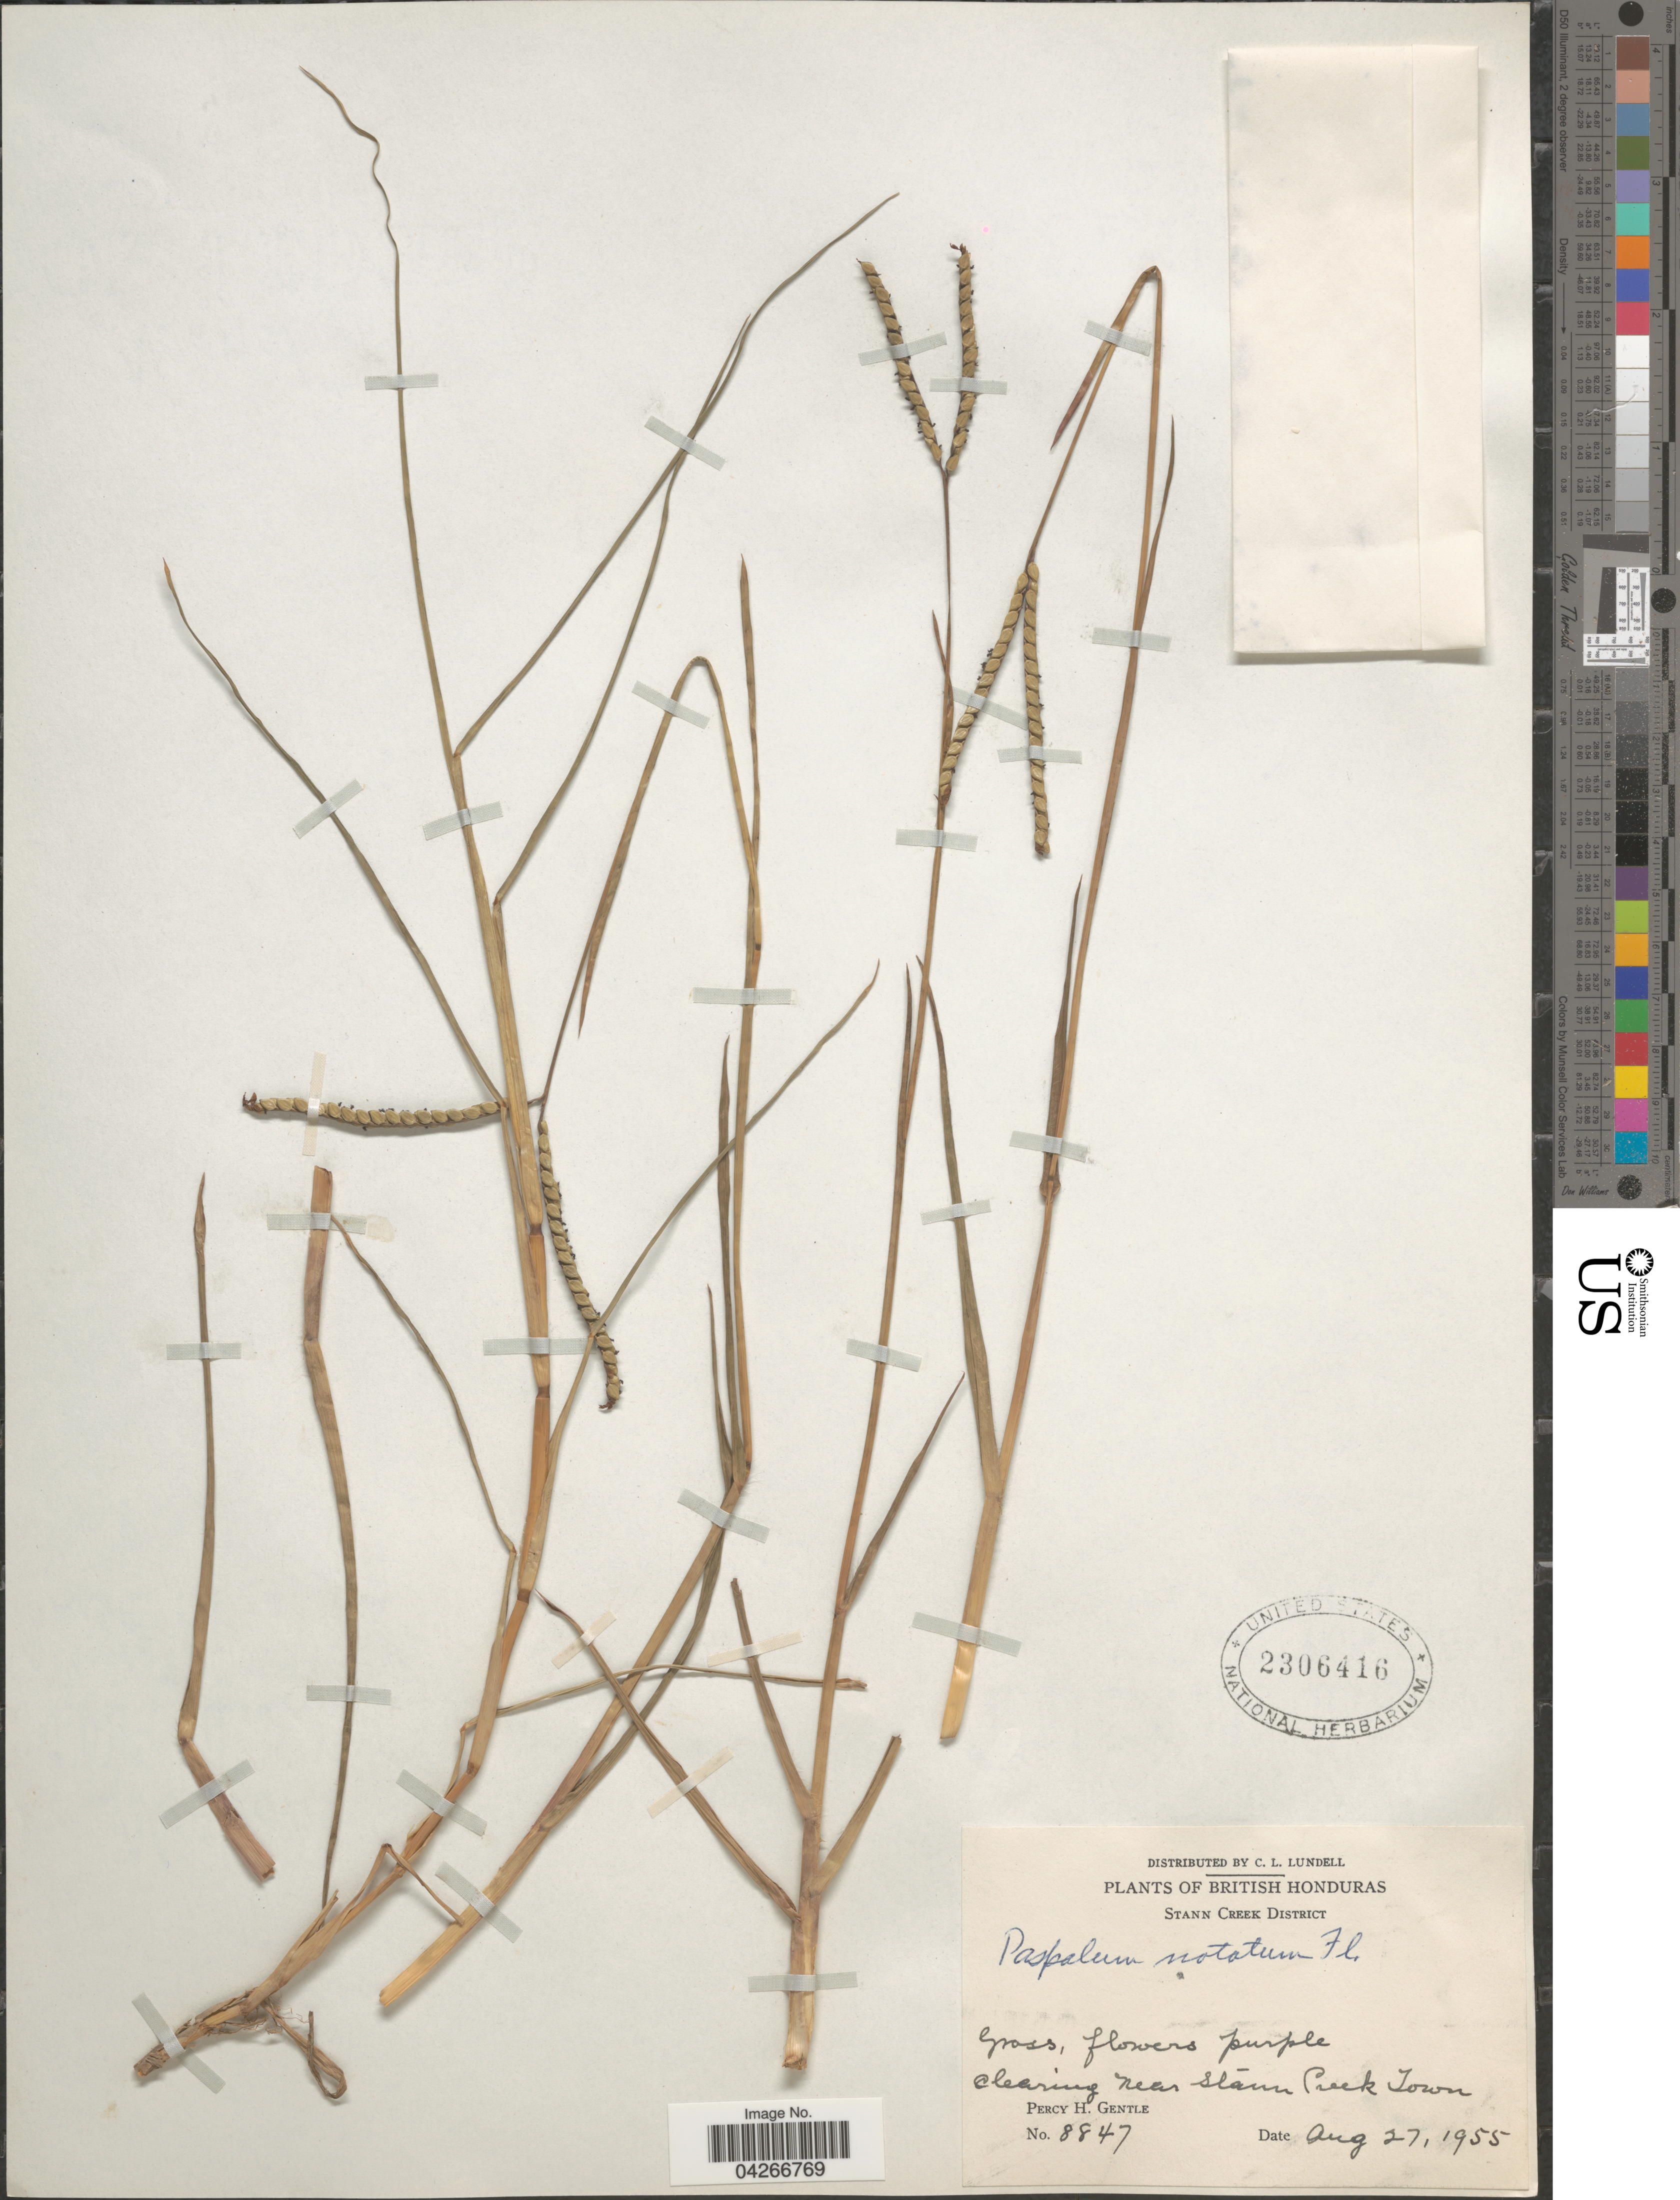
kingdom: Plantae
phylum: Tracheophyta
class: Liliopsida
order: Poales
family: Poaceae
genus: Paspalum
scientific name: Paspalum notatum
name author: Flüggé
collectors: P. H. Gentle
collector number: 8847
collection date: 1955-08-27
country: Belize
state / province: Stann Creek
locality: British Honduras. Stann Creek District. Clearing near Stann Creek Town.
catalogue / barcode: US 2306416